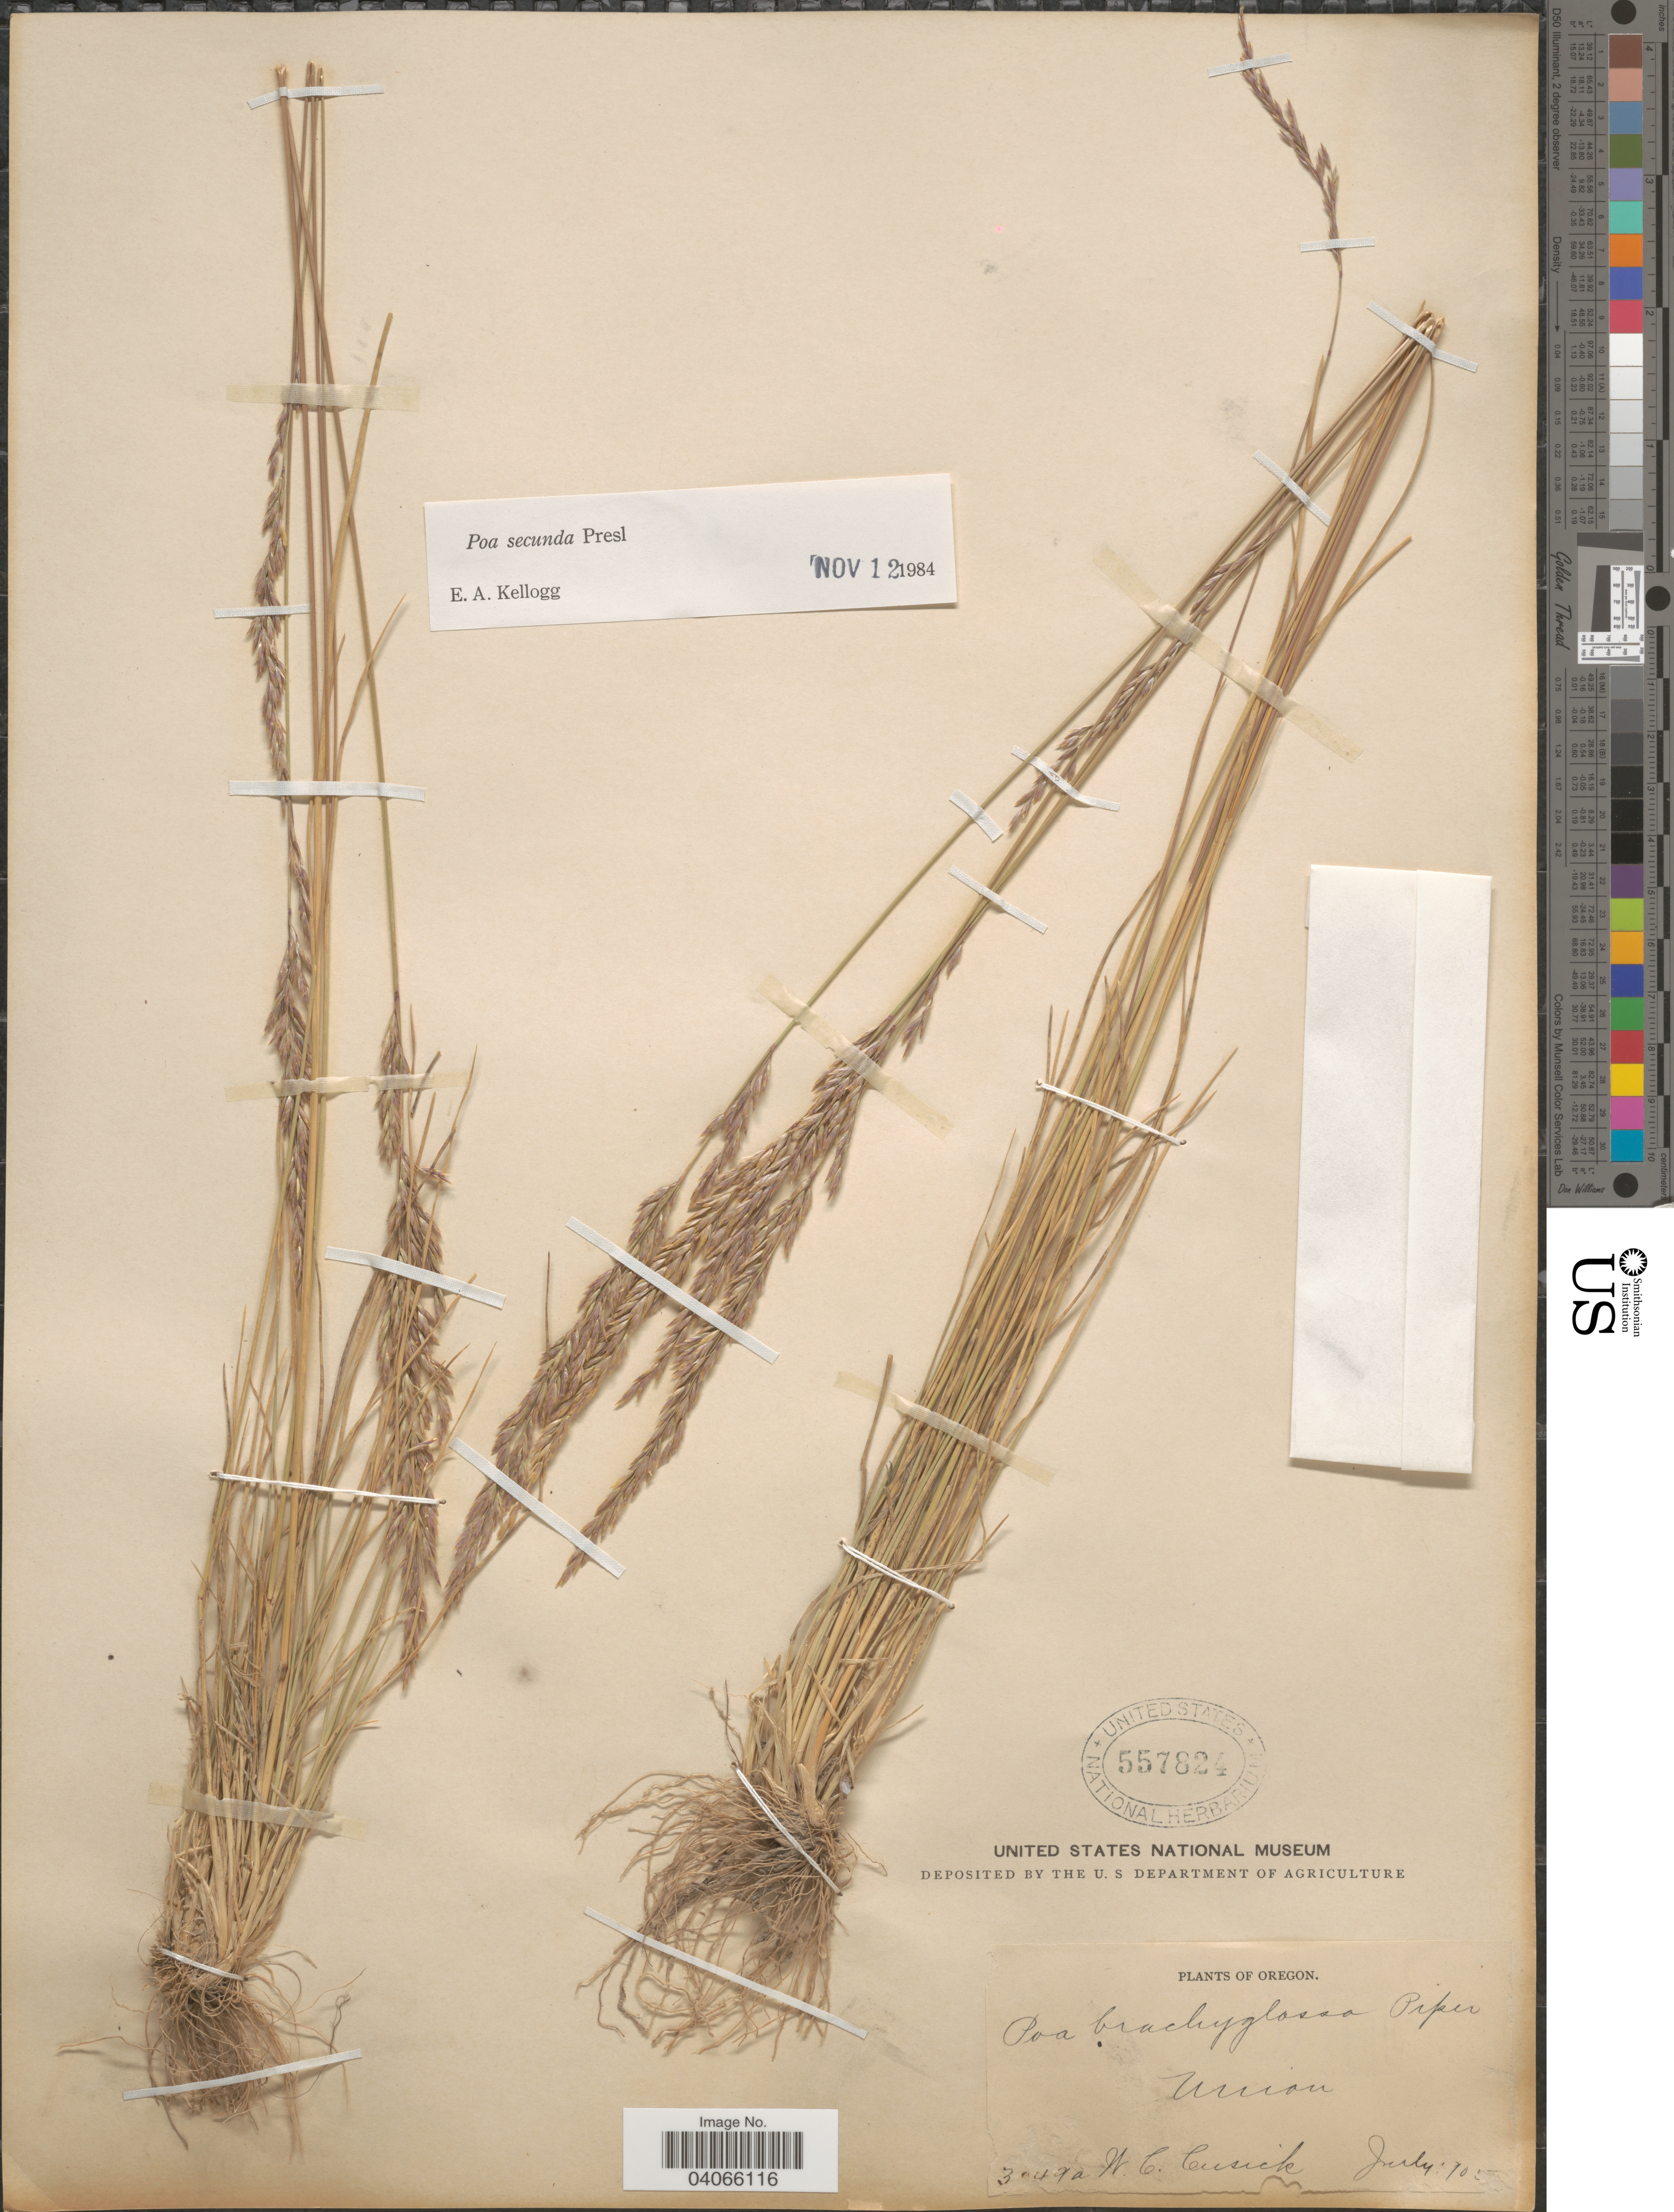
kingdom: Plantae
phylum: Tracheophyta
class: Liliopsida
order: Poales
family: Poaceae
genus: Poa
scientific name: Poa secunda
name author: J. Presl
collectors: W. C. Cusick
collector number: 3047a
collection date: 1905-07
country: United States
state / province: Oregon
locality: Union.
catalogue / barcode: US 557824